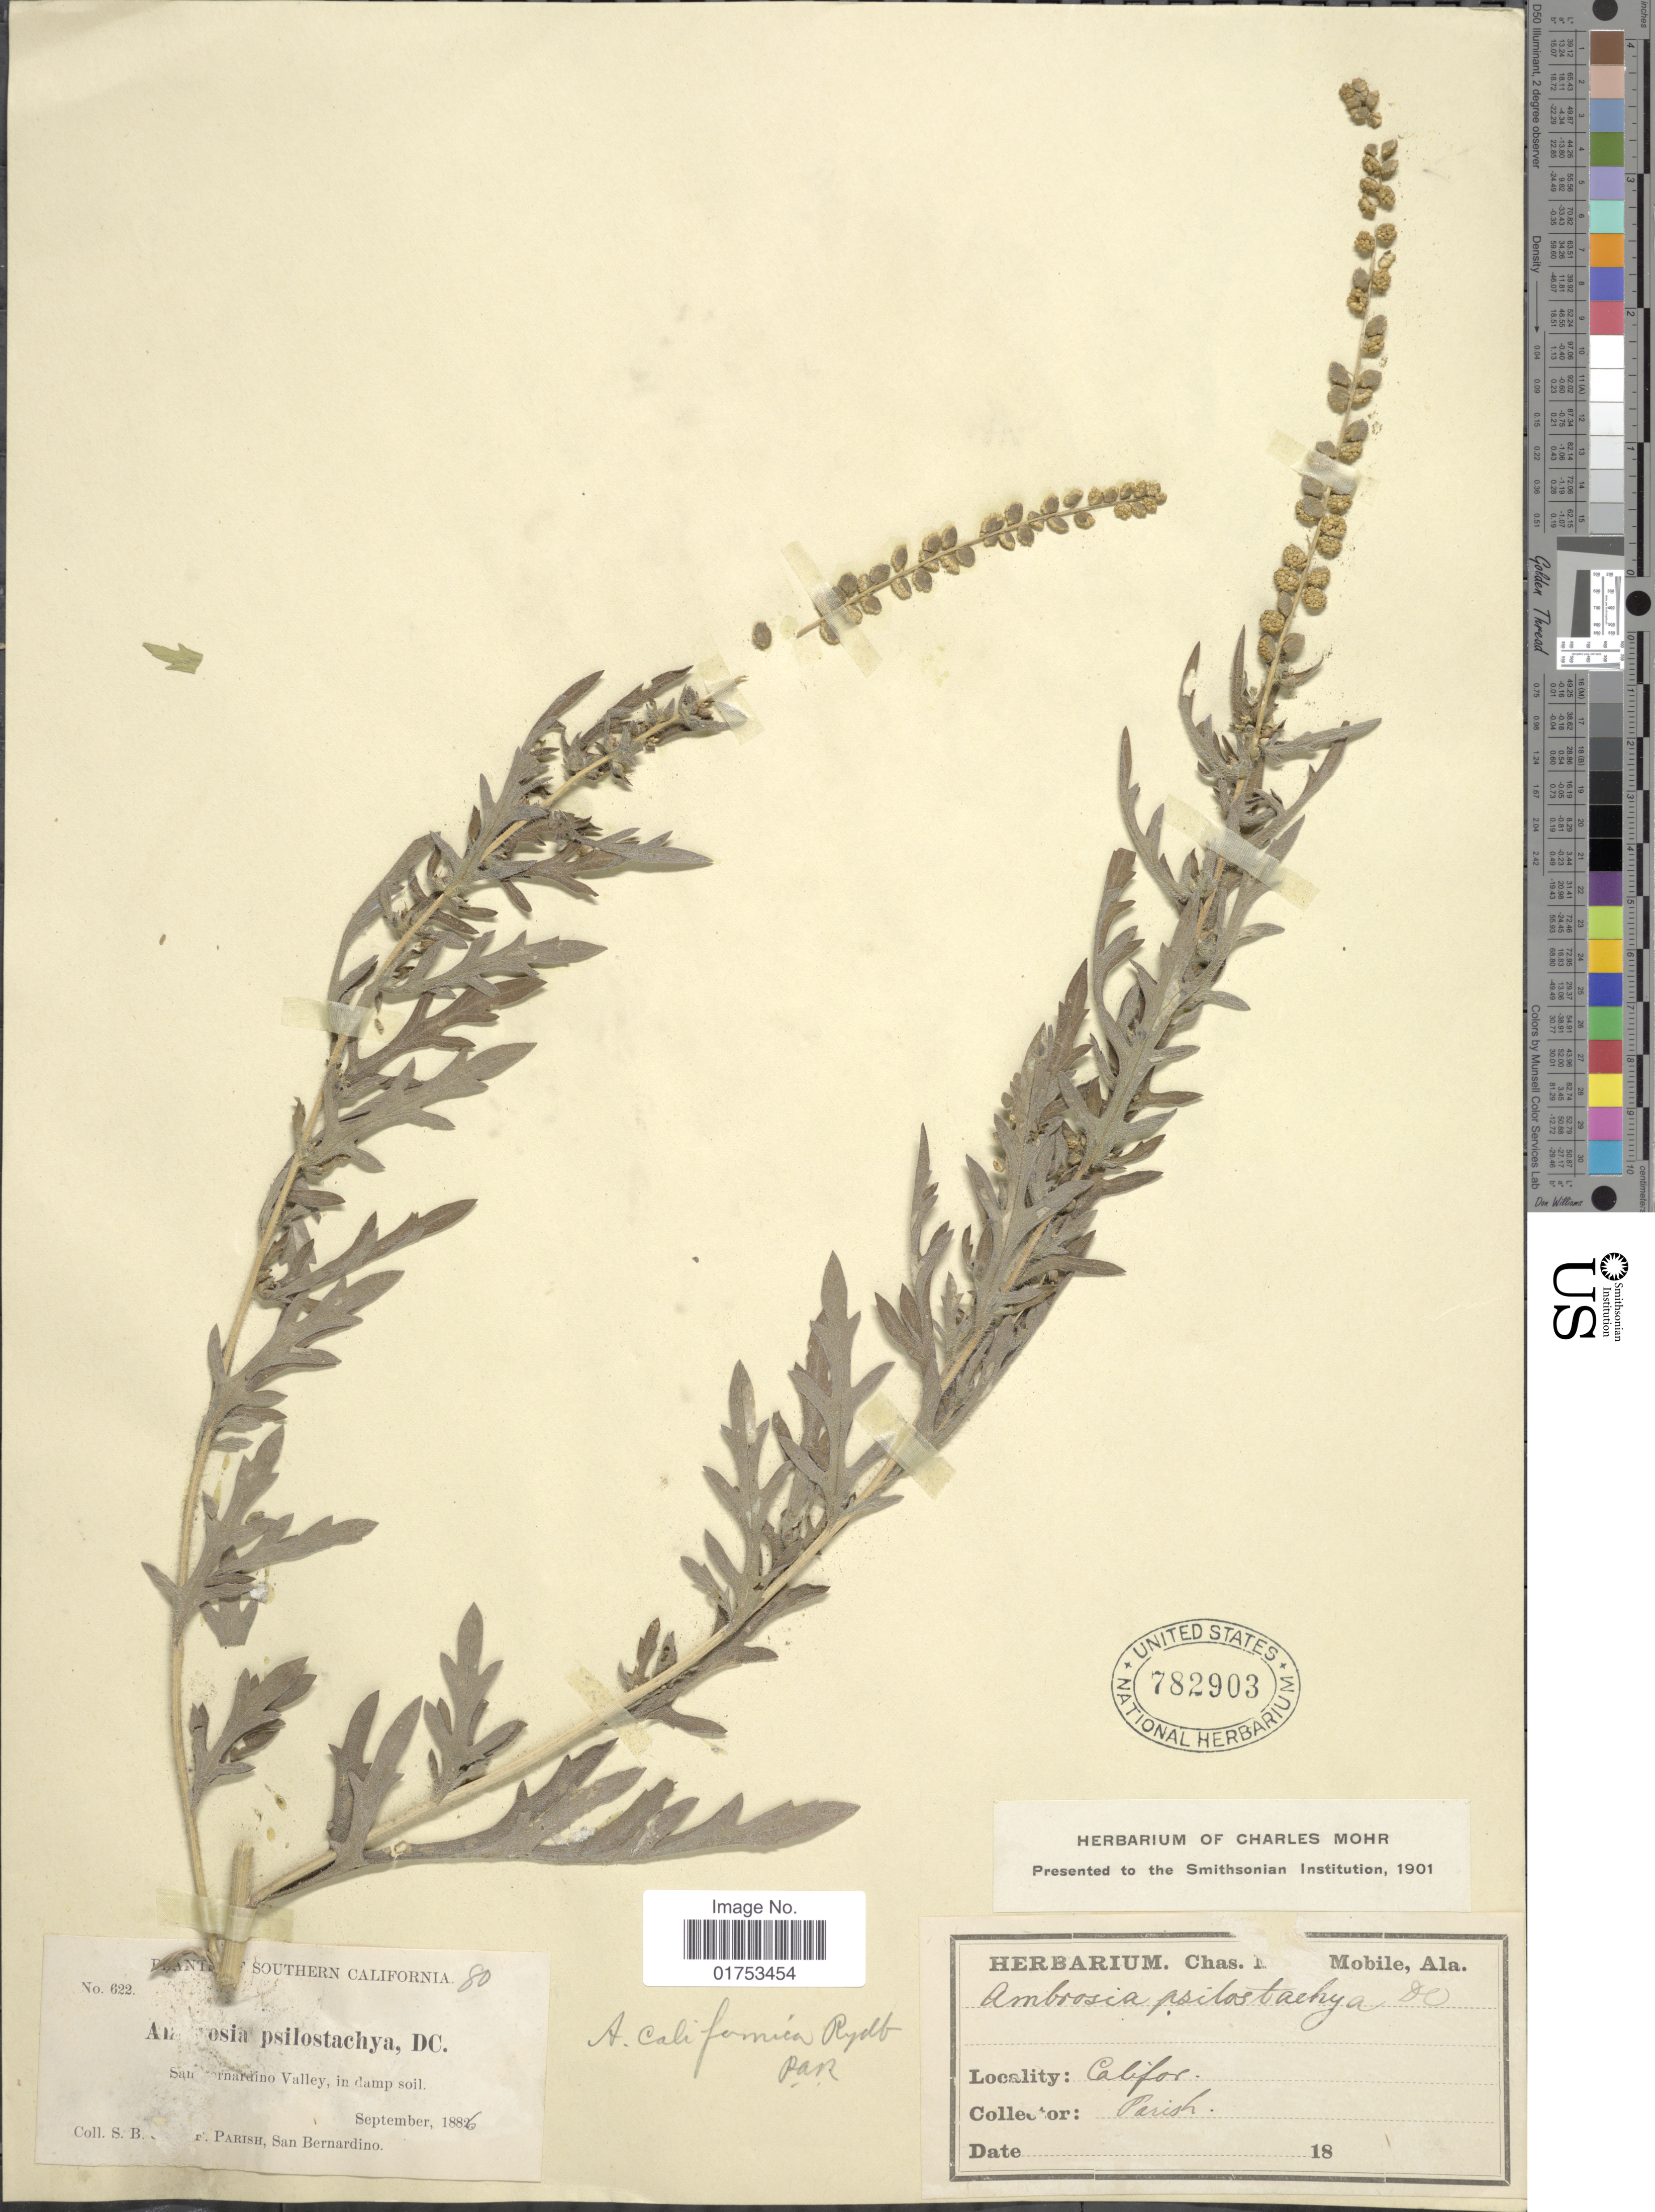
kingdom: Plantae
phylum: Tracheophyta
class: Magnoliopsida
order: Asterales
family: Asteraceae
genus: Ambrosia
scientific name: Ambrosia californica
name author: Rydb.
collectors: S. B. Parish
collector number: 622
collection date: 1886-09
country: United States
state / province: California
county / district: San Bernardino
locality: Southern California, San Bernardino Valley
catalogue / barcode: US 782903